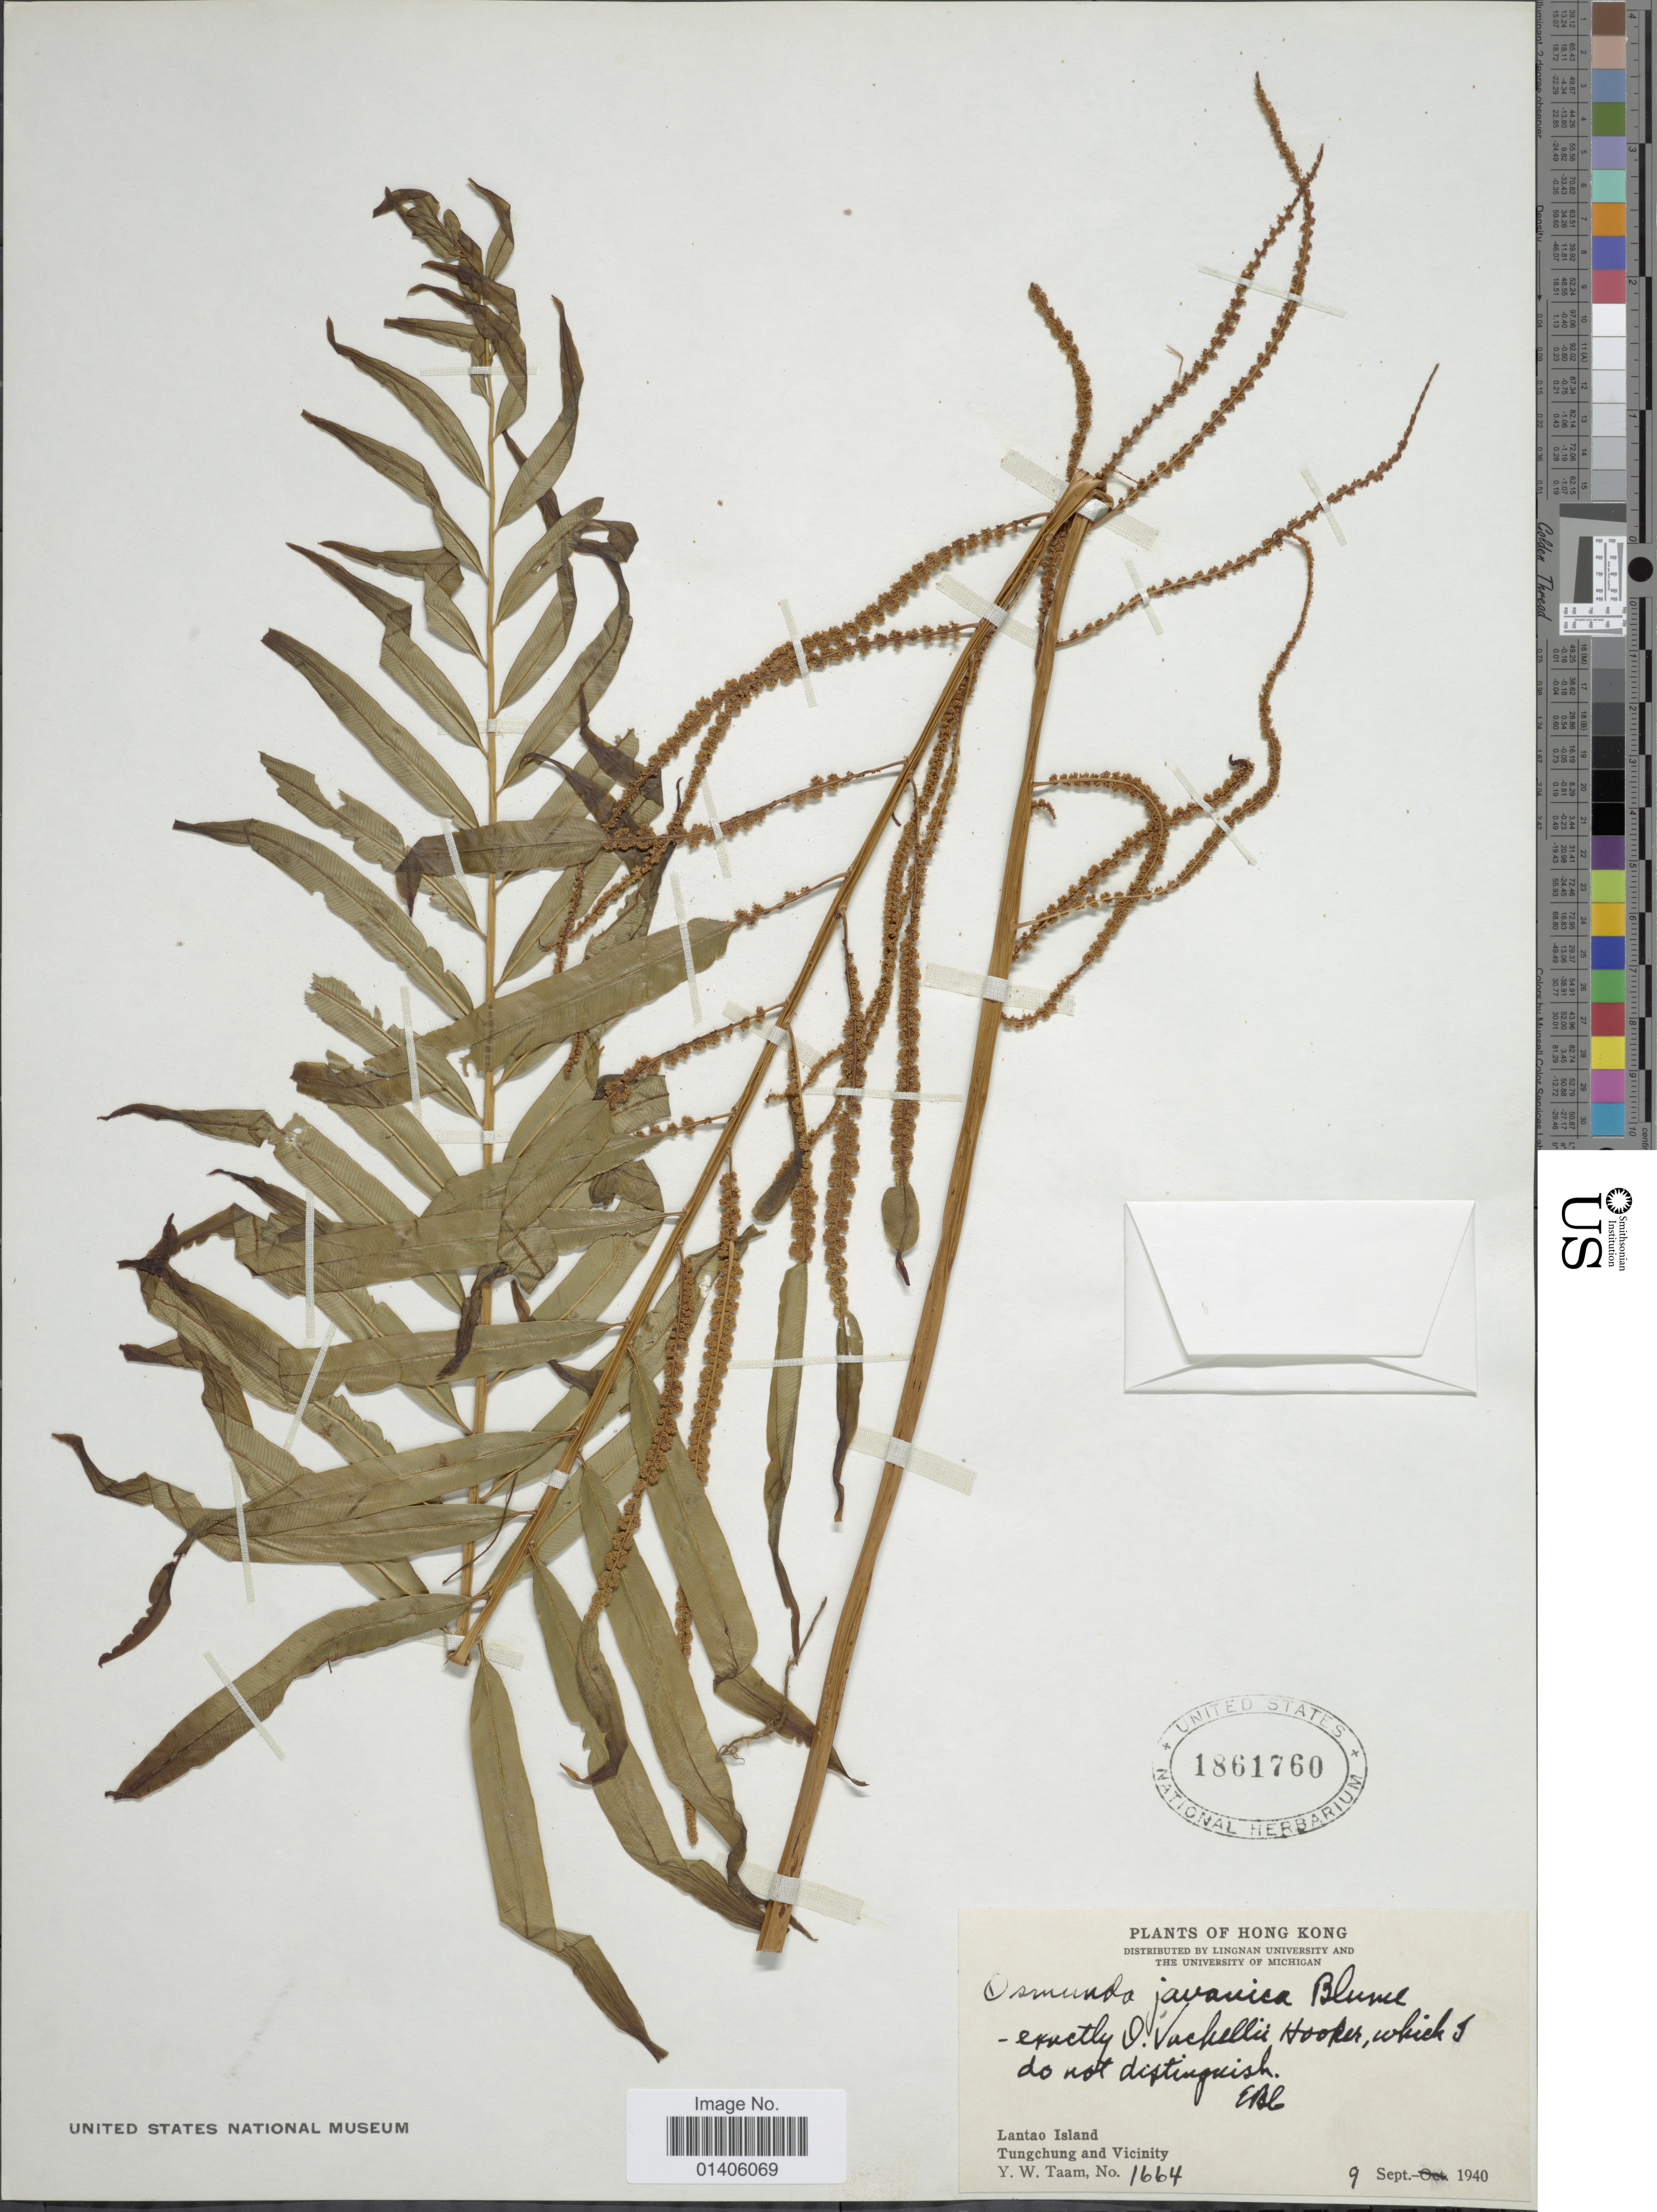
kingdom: Plantae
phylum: Tracheophyta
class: Polypodiopsida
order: Osmundales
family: Osmundaceae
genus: Osmunda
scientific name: Osmunda javanica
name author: Blume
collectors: Y. W. Taam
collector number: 1664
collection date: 1940-09-09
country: China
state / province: Hong Kong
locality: Lantao Island, Tungchung and Vicinity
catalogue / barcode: US 1861760